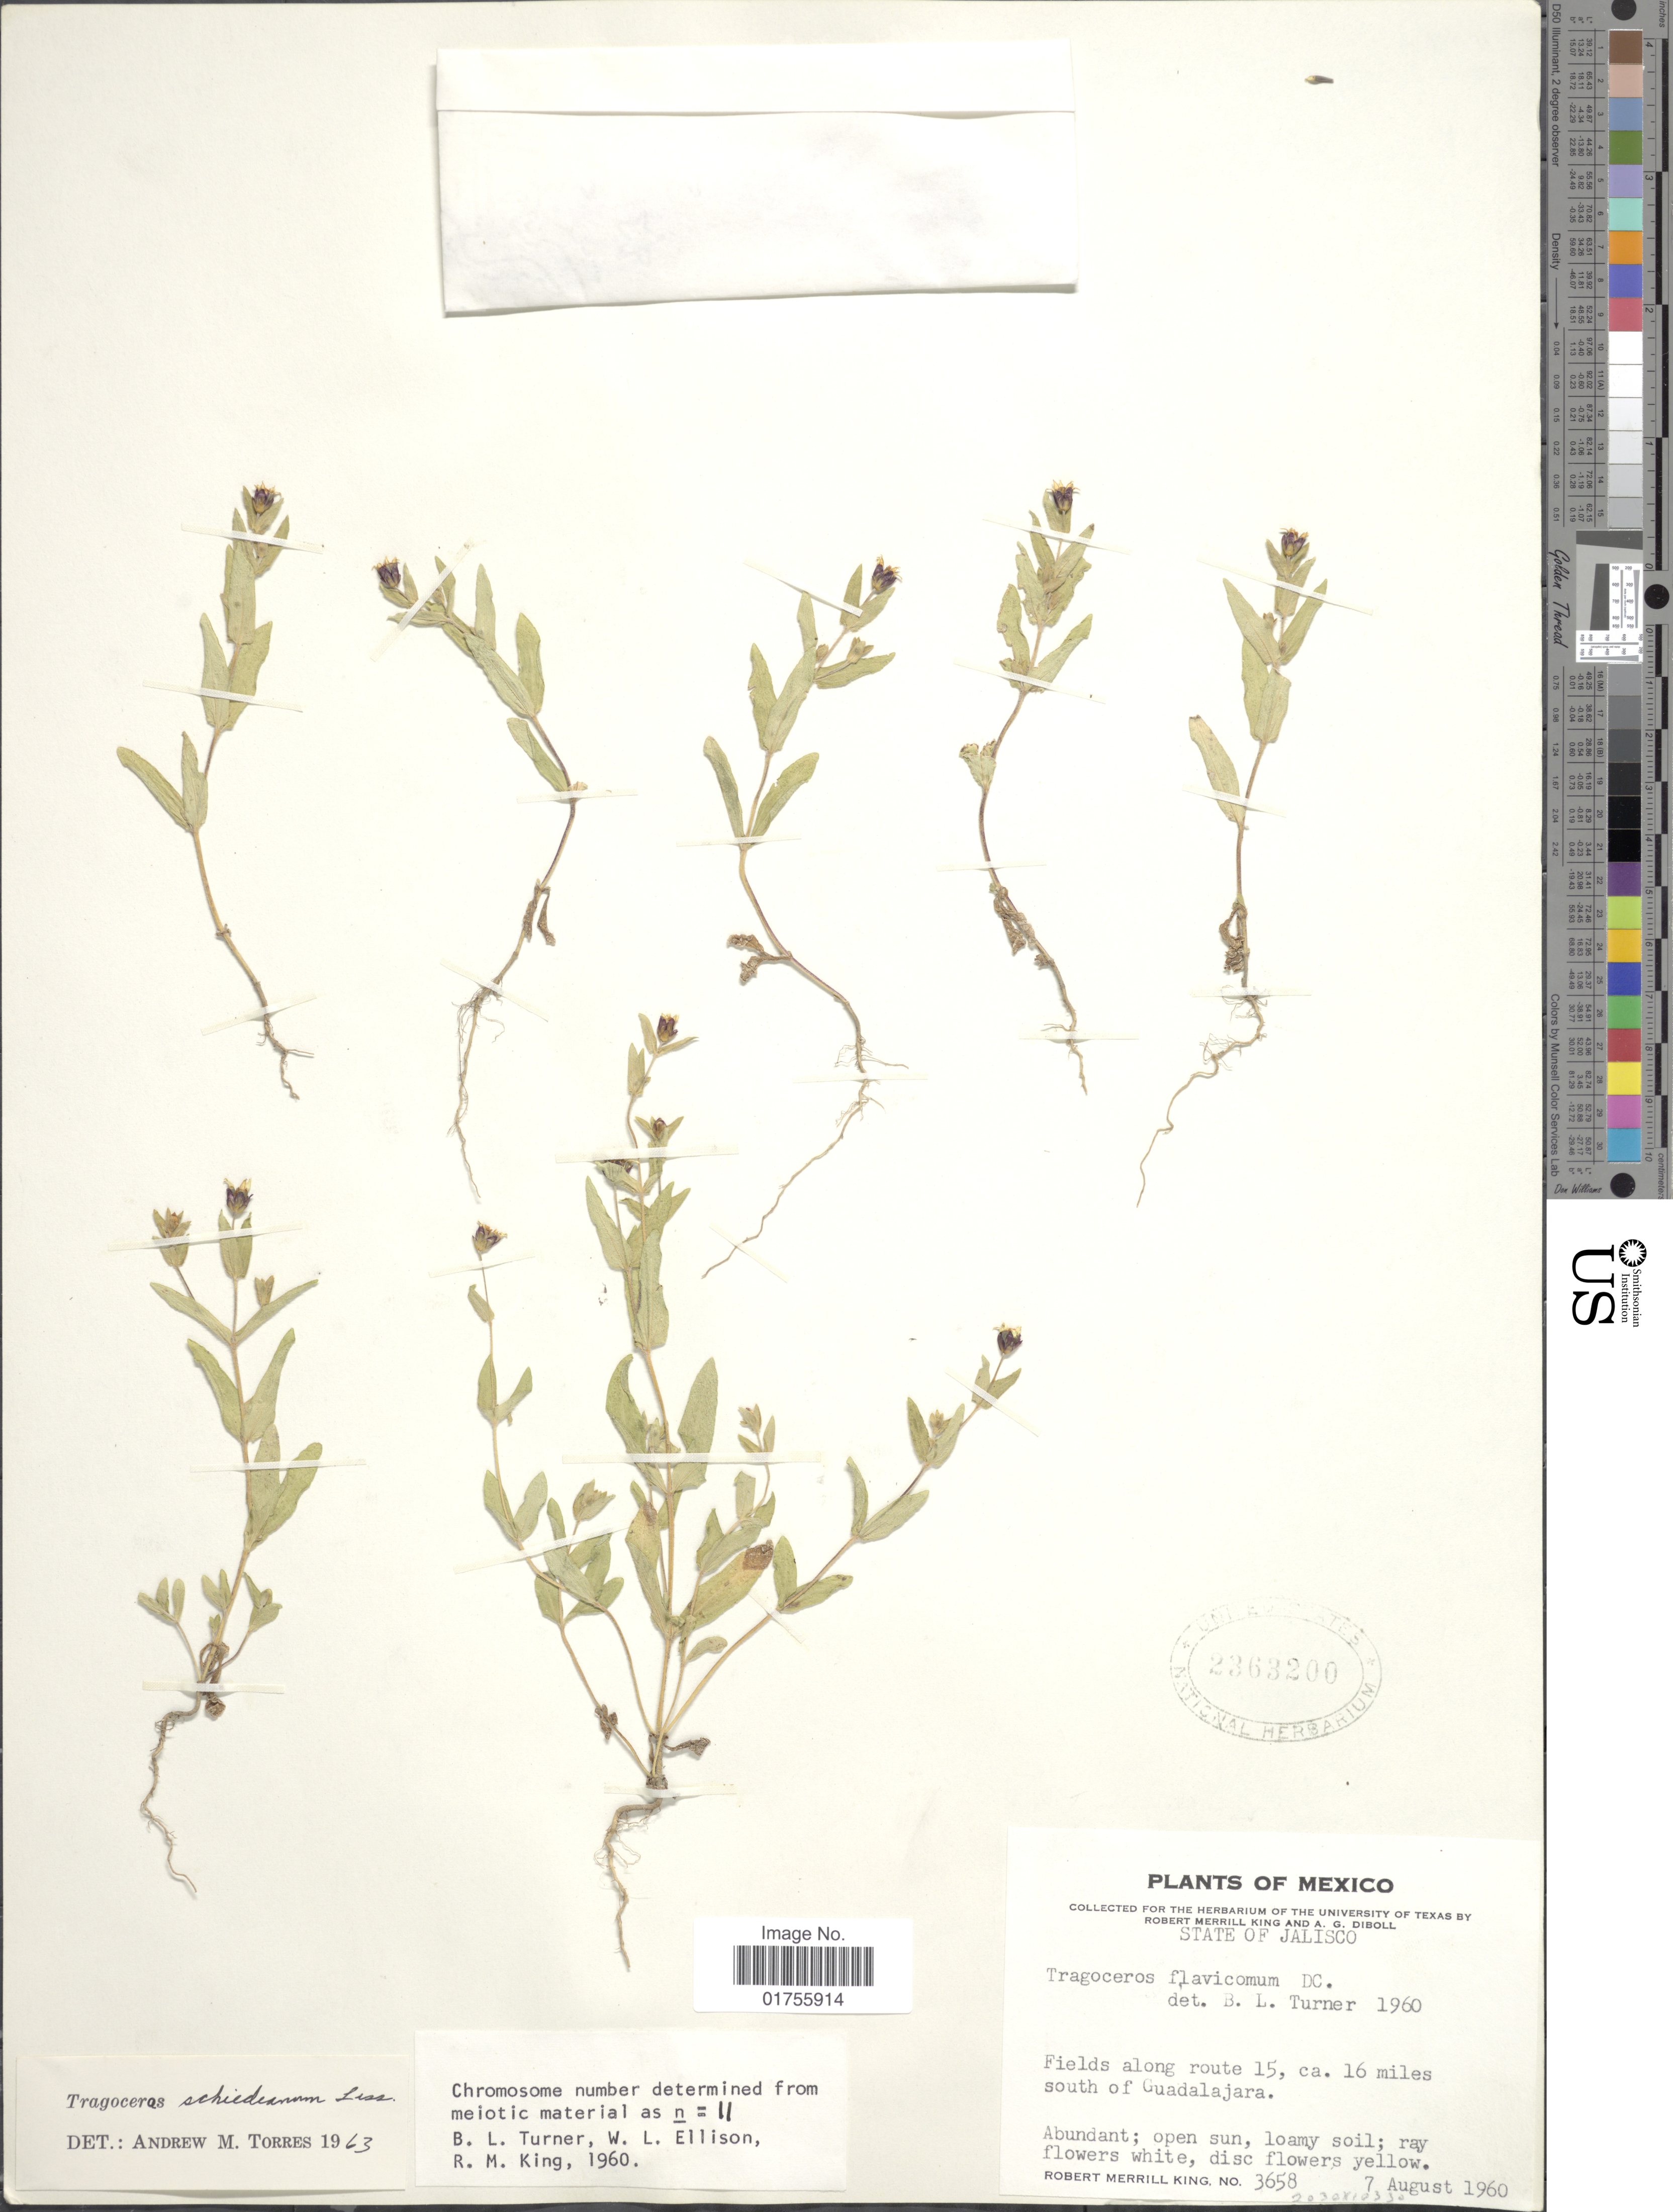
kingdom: Plantae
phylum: Tracheophyta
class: Magnoliopsida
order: Asterales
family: Asteraceae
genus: Tragoceros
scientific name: Tragoceros schiedeanum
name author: Less.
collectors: R. M. King & A. Diboll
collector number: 3658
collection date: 1960-08-07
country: Mexico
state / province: Jalisco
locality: Fields along route 15, 16 ,miles south of Guadalajara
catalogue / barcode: US 2363200